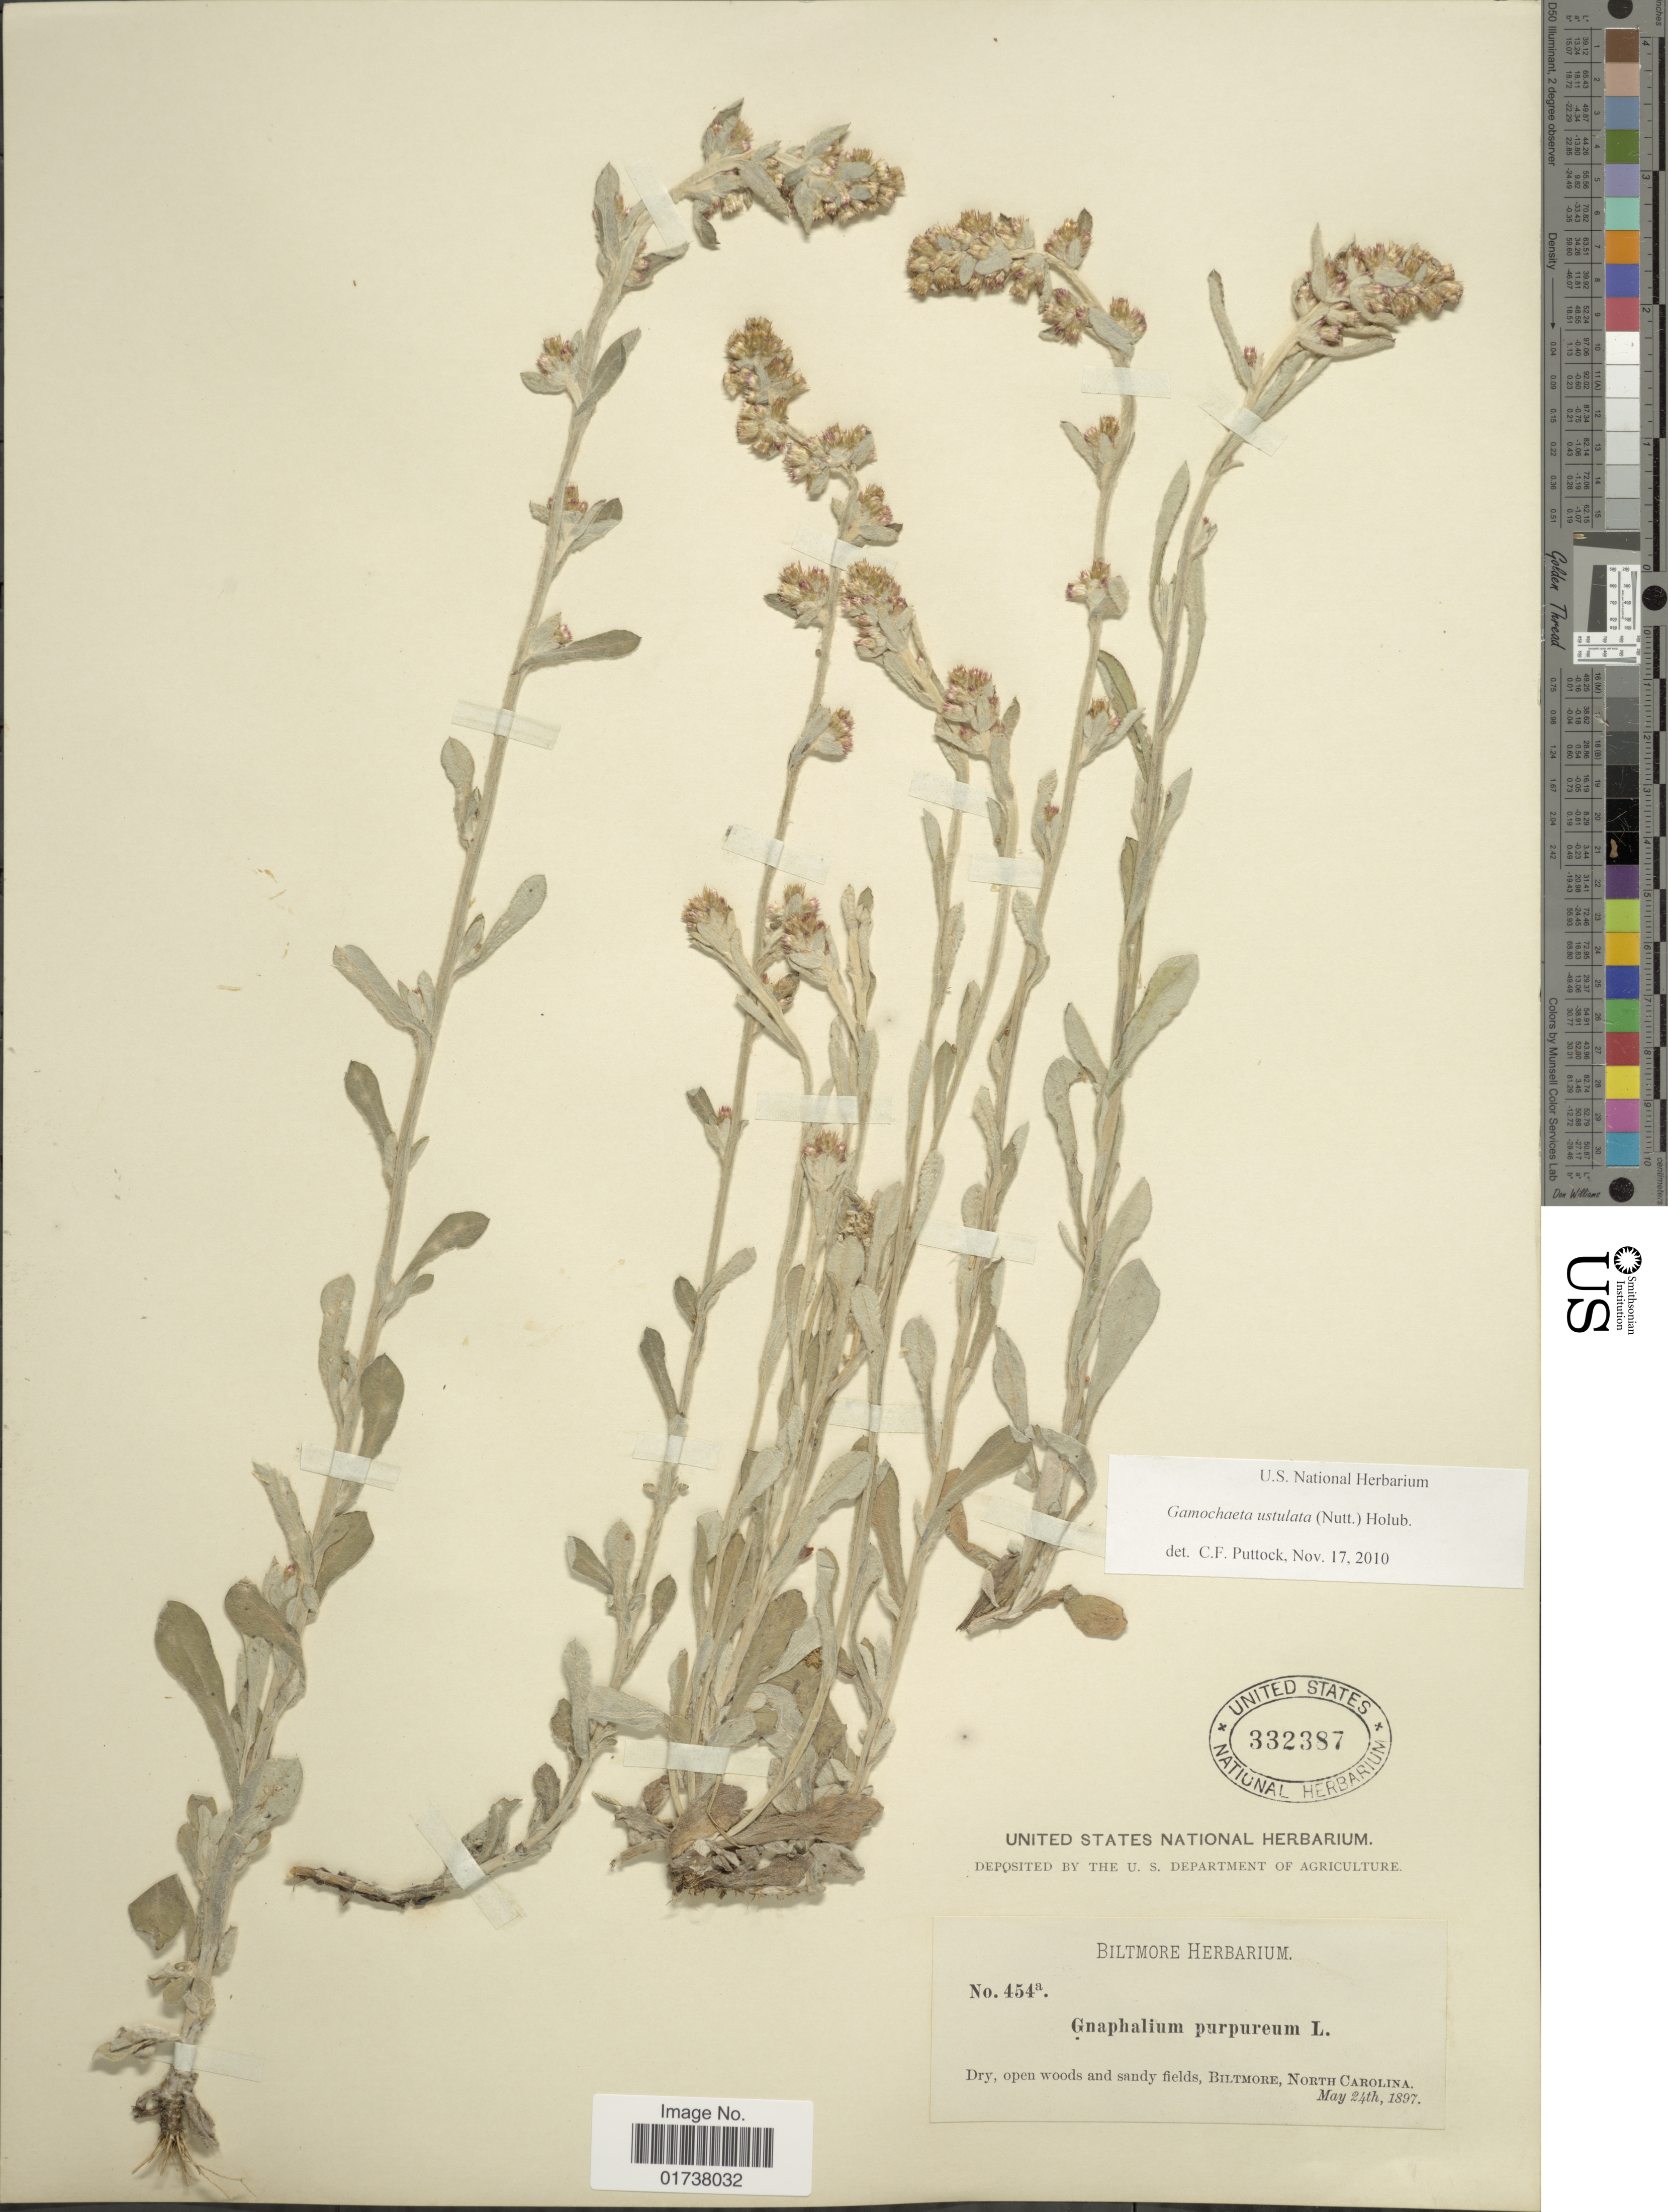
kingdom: Plantae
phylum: Tracheophyta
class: Magnoliopsida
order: Asterales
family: Asteraceae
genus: Gamochaeta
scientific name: Gamochaeta ustulata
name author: (Nutt.) Holub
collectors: ex herb. Biltmore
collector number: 454a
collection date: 1897-05-24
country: United States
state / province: North Carolina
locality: Bitlmore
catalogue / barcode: US 332387